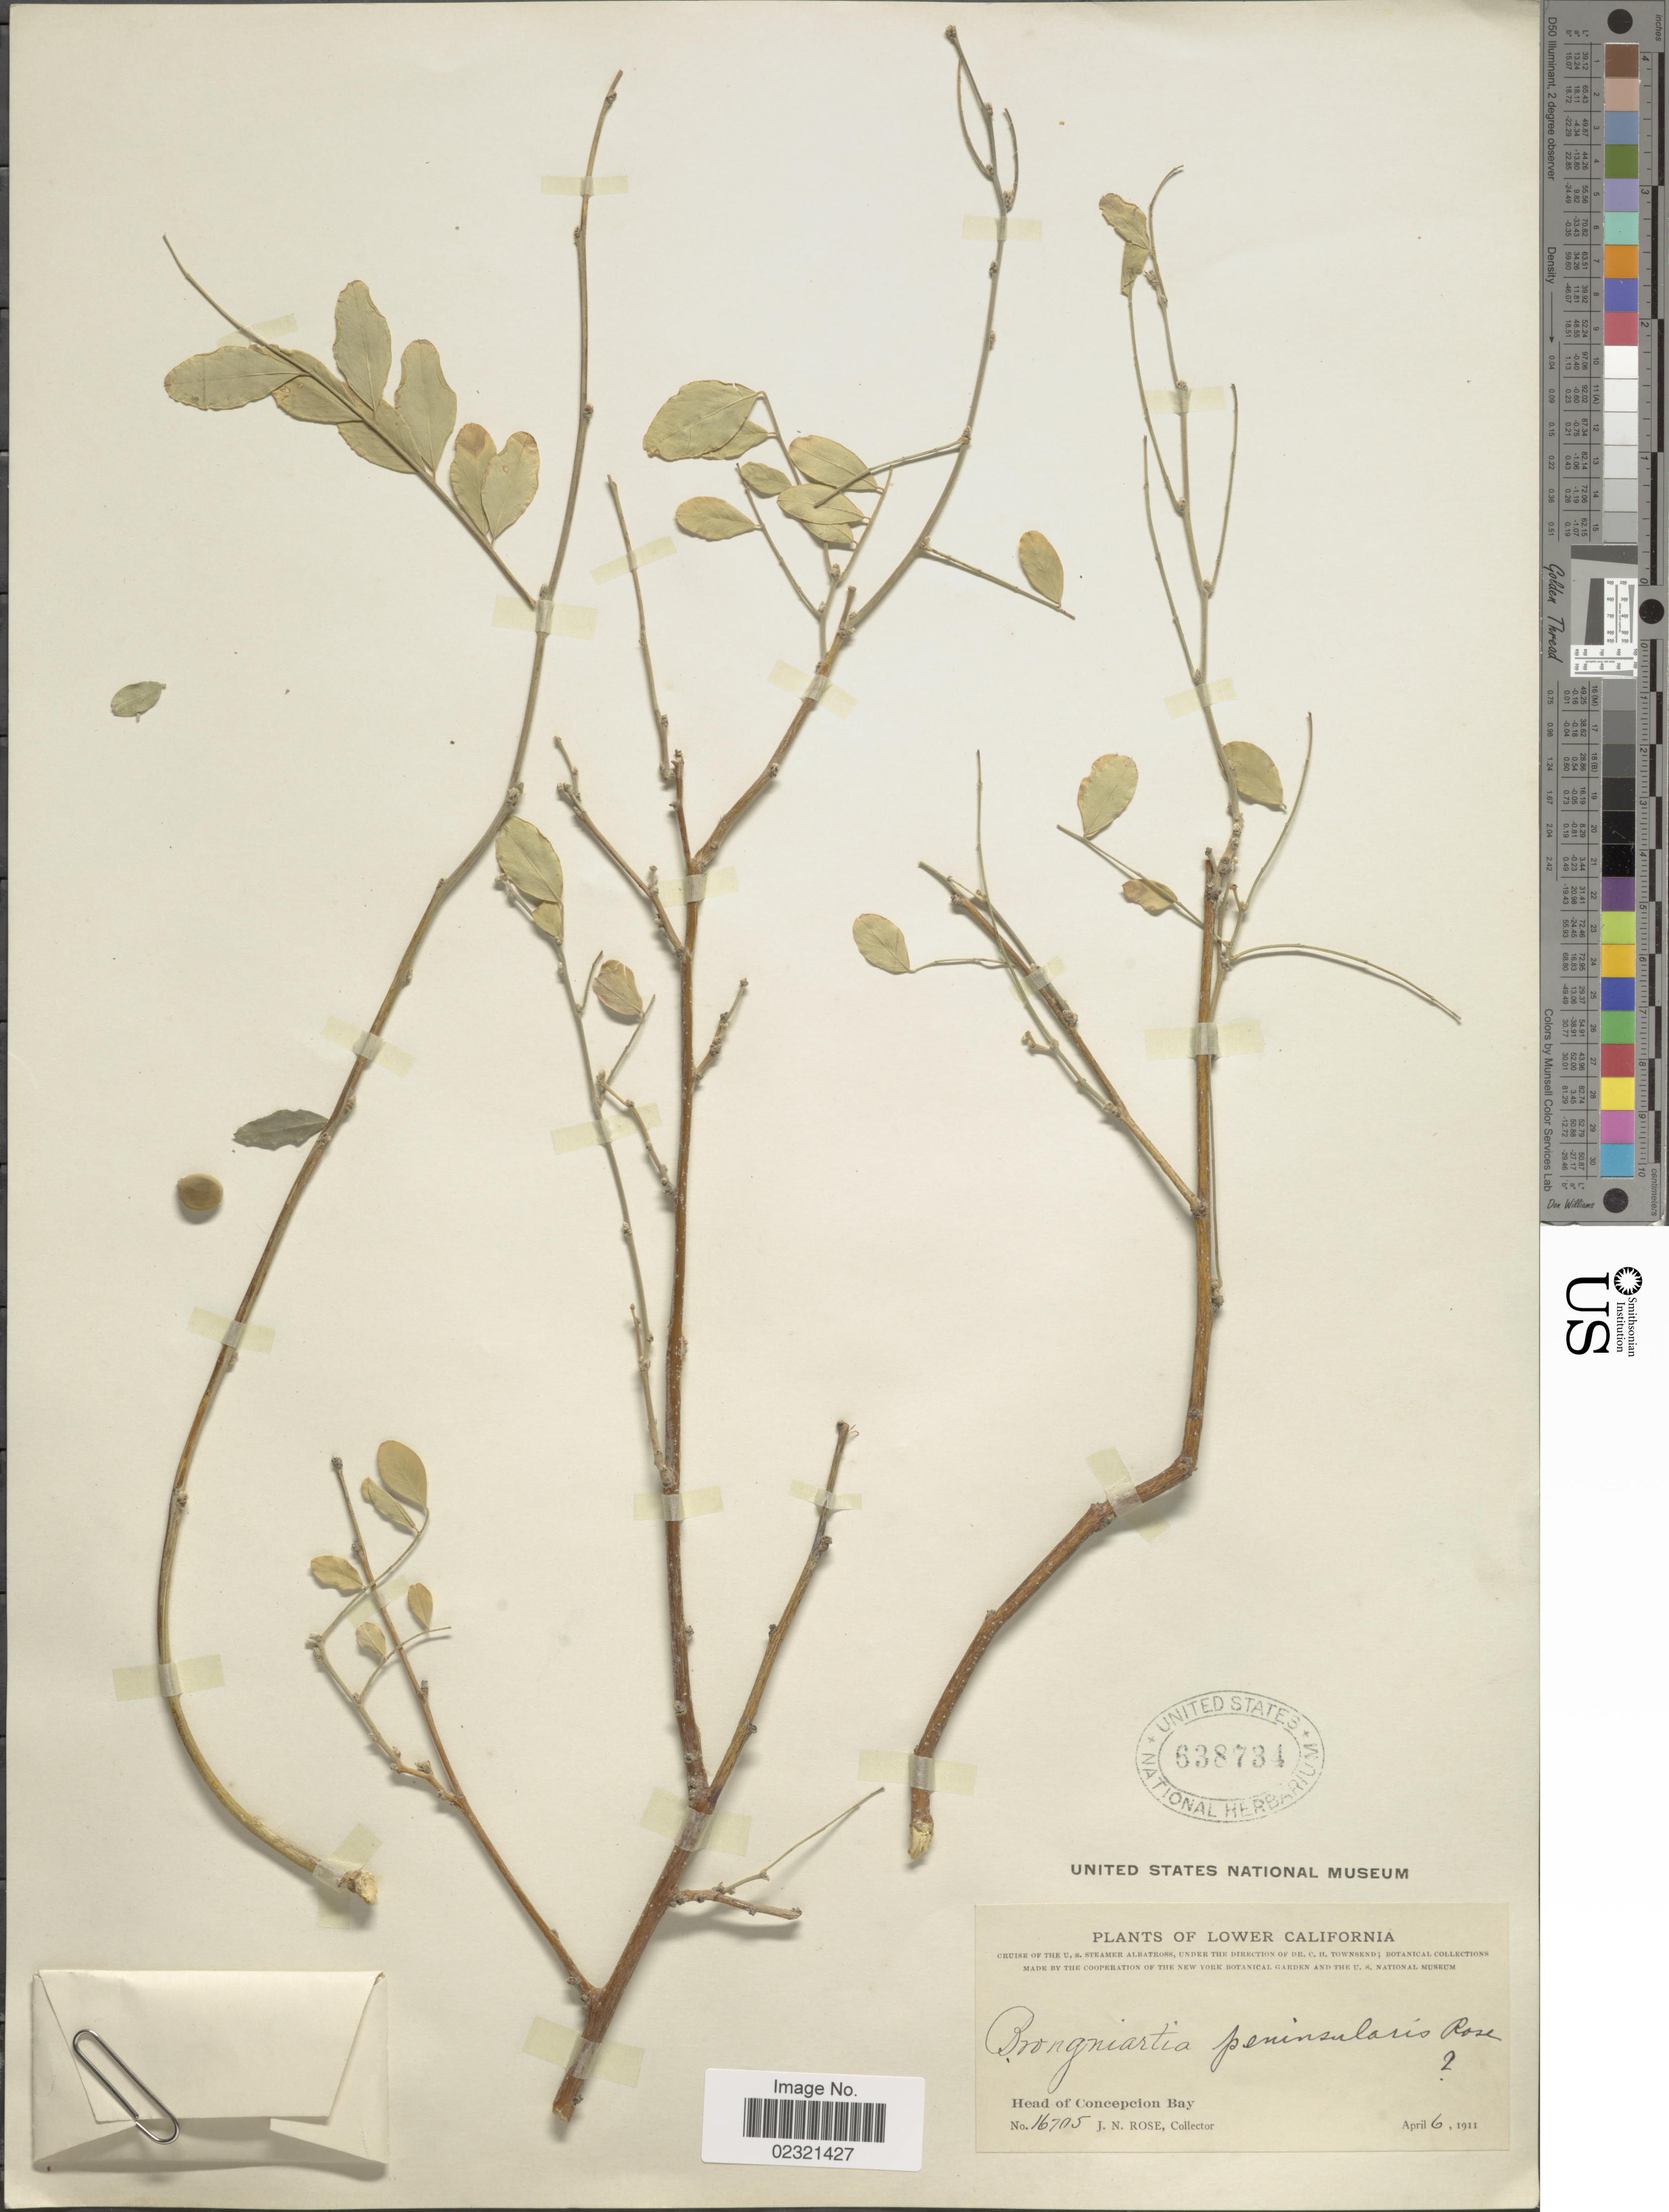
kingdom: Plantae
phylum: Tracheophyta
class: Magnoliopsida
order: Fabales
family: Fabaceae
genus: Brongniartia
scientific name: Brongniartia peninsularis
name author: Rose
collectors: J. N. Rose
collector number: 16705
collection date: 1911-04-06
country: Mexico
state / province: Baja California Sur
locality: Lower California. Head of Concepcion Bay.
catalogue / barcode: US 638734